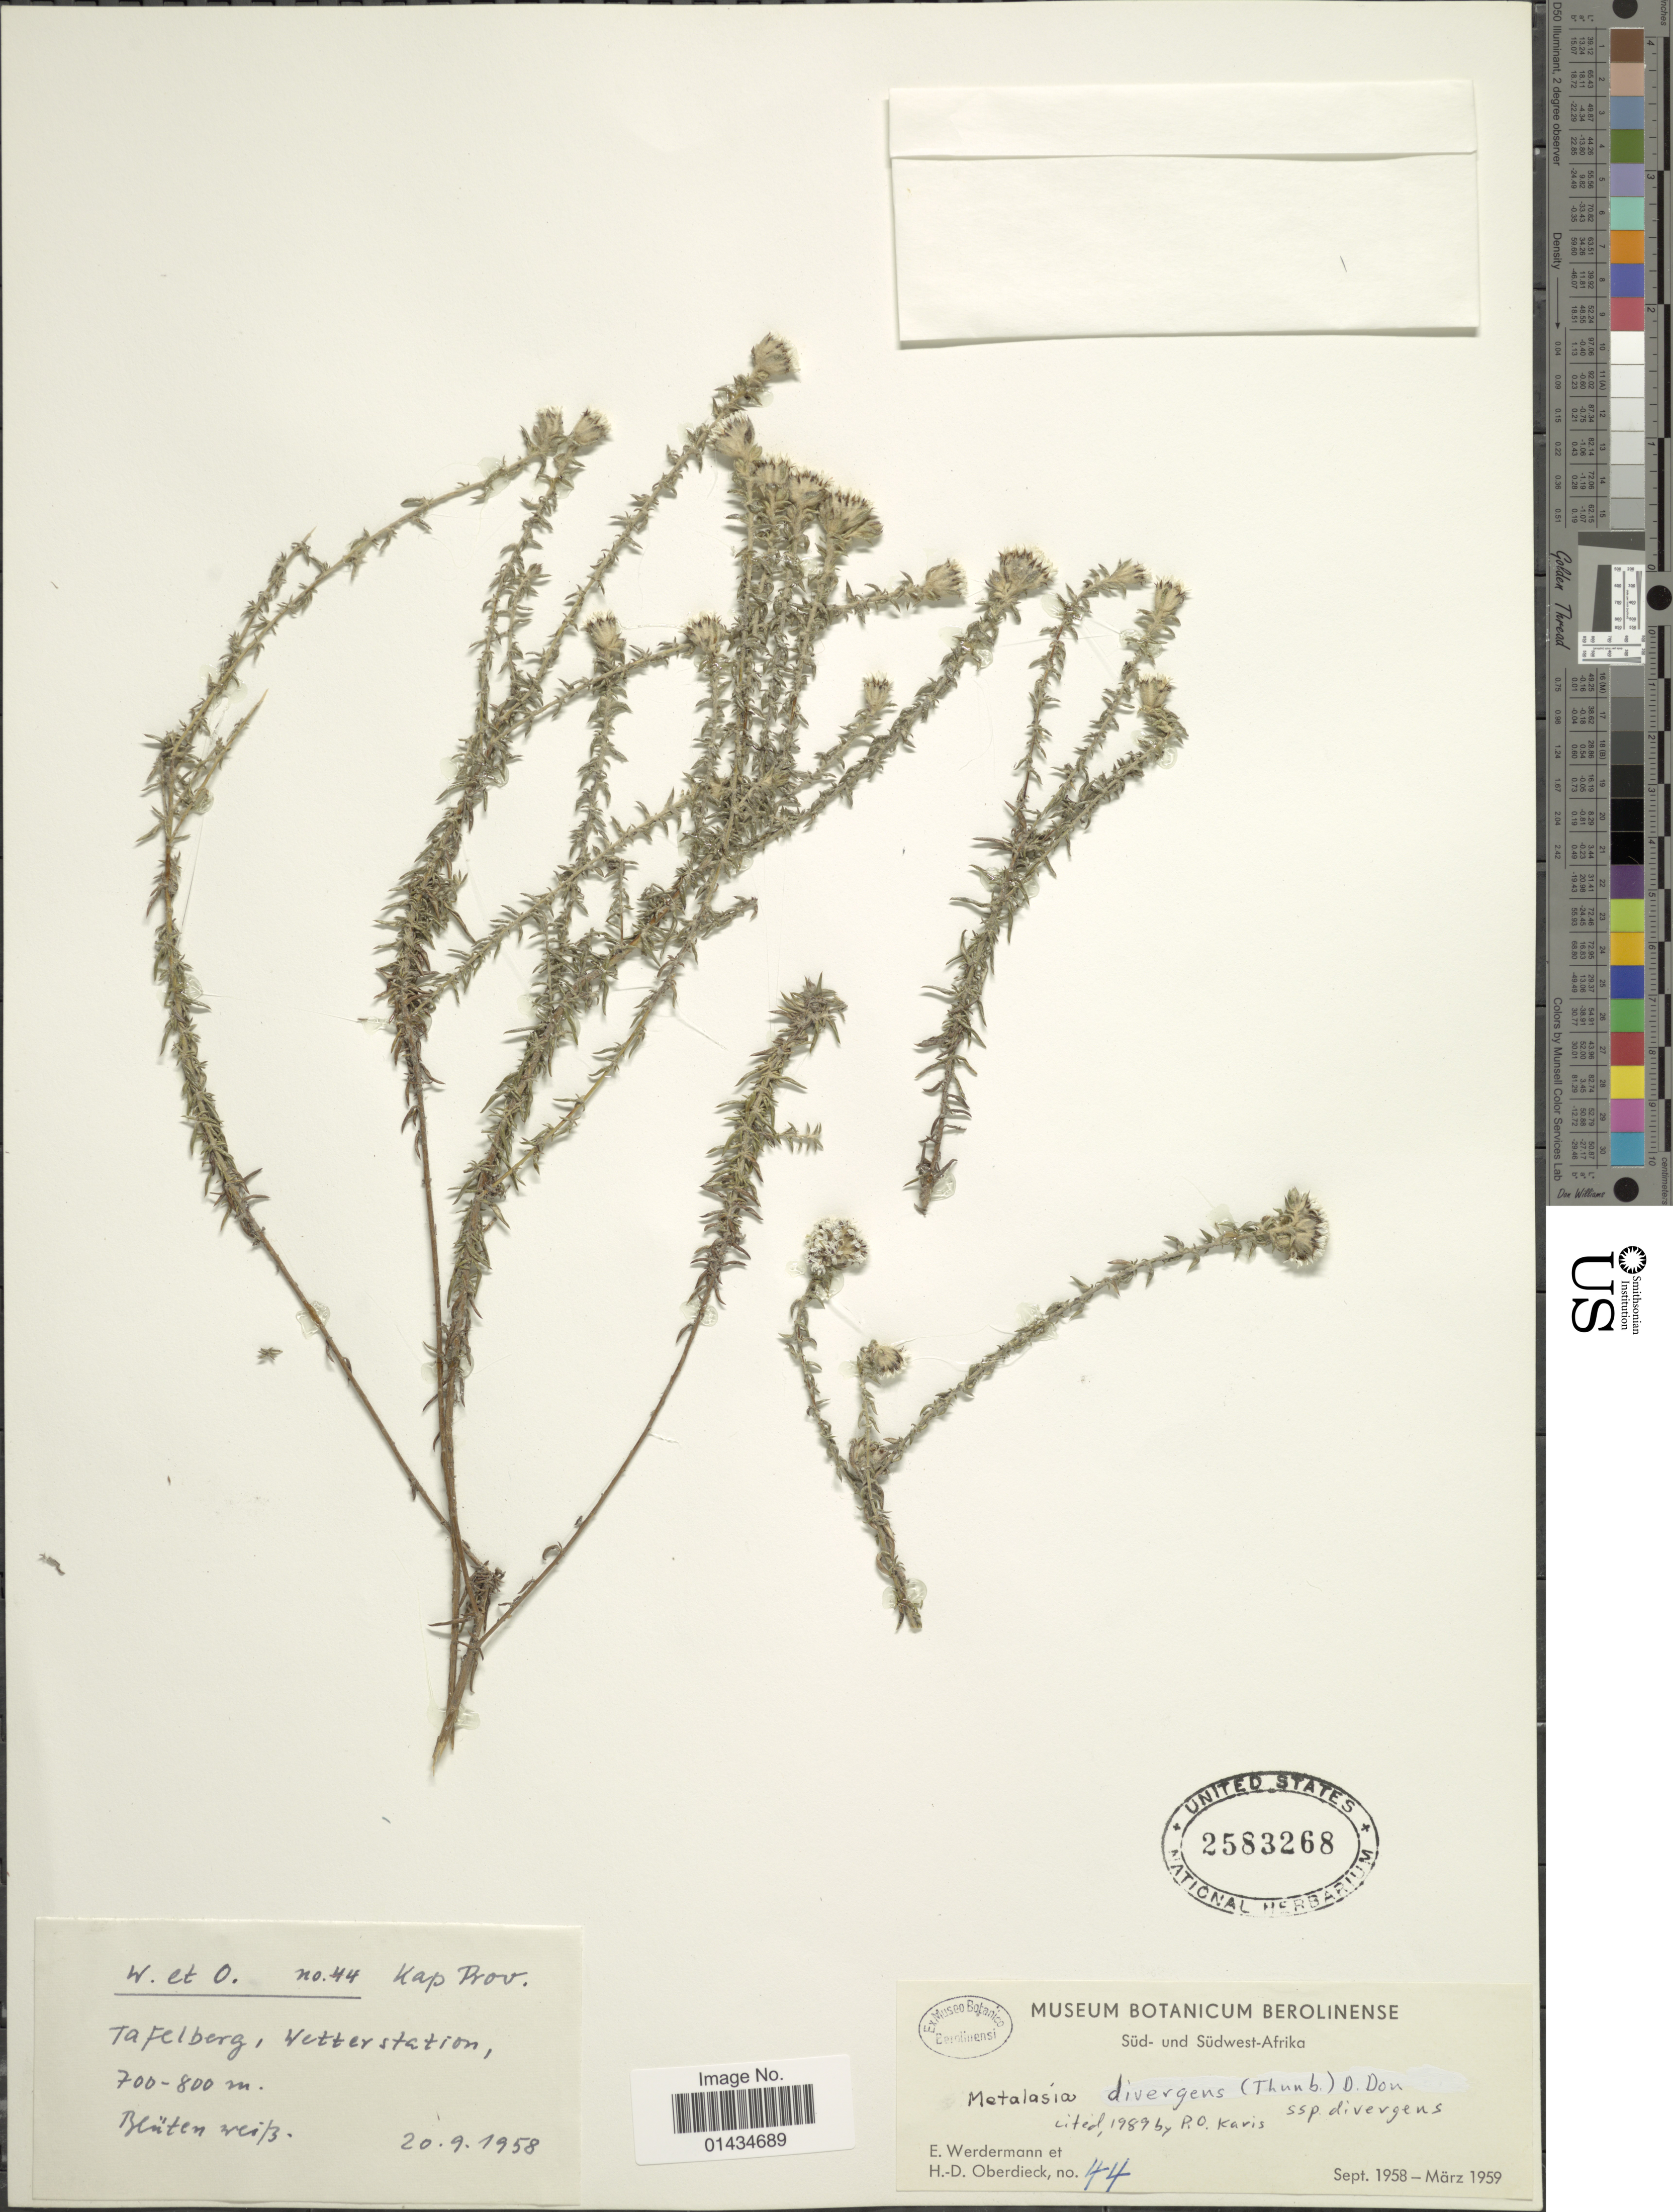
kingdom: Plantae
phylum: Tracheophyta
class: Magnoliopsida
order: Asterales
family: Asteraceae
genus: Metalasia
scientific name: Metalasia divergens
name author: (Thunb.) D. Don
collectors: E. Wedermann & H. Oberdieck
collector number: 44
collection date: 1958-09-20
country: South Africa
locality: Süd- und Südwest- Afrika, Tafelberg, Wetterstation.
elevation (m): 700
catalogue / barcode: US 2583268